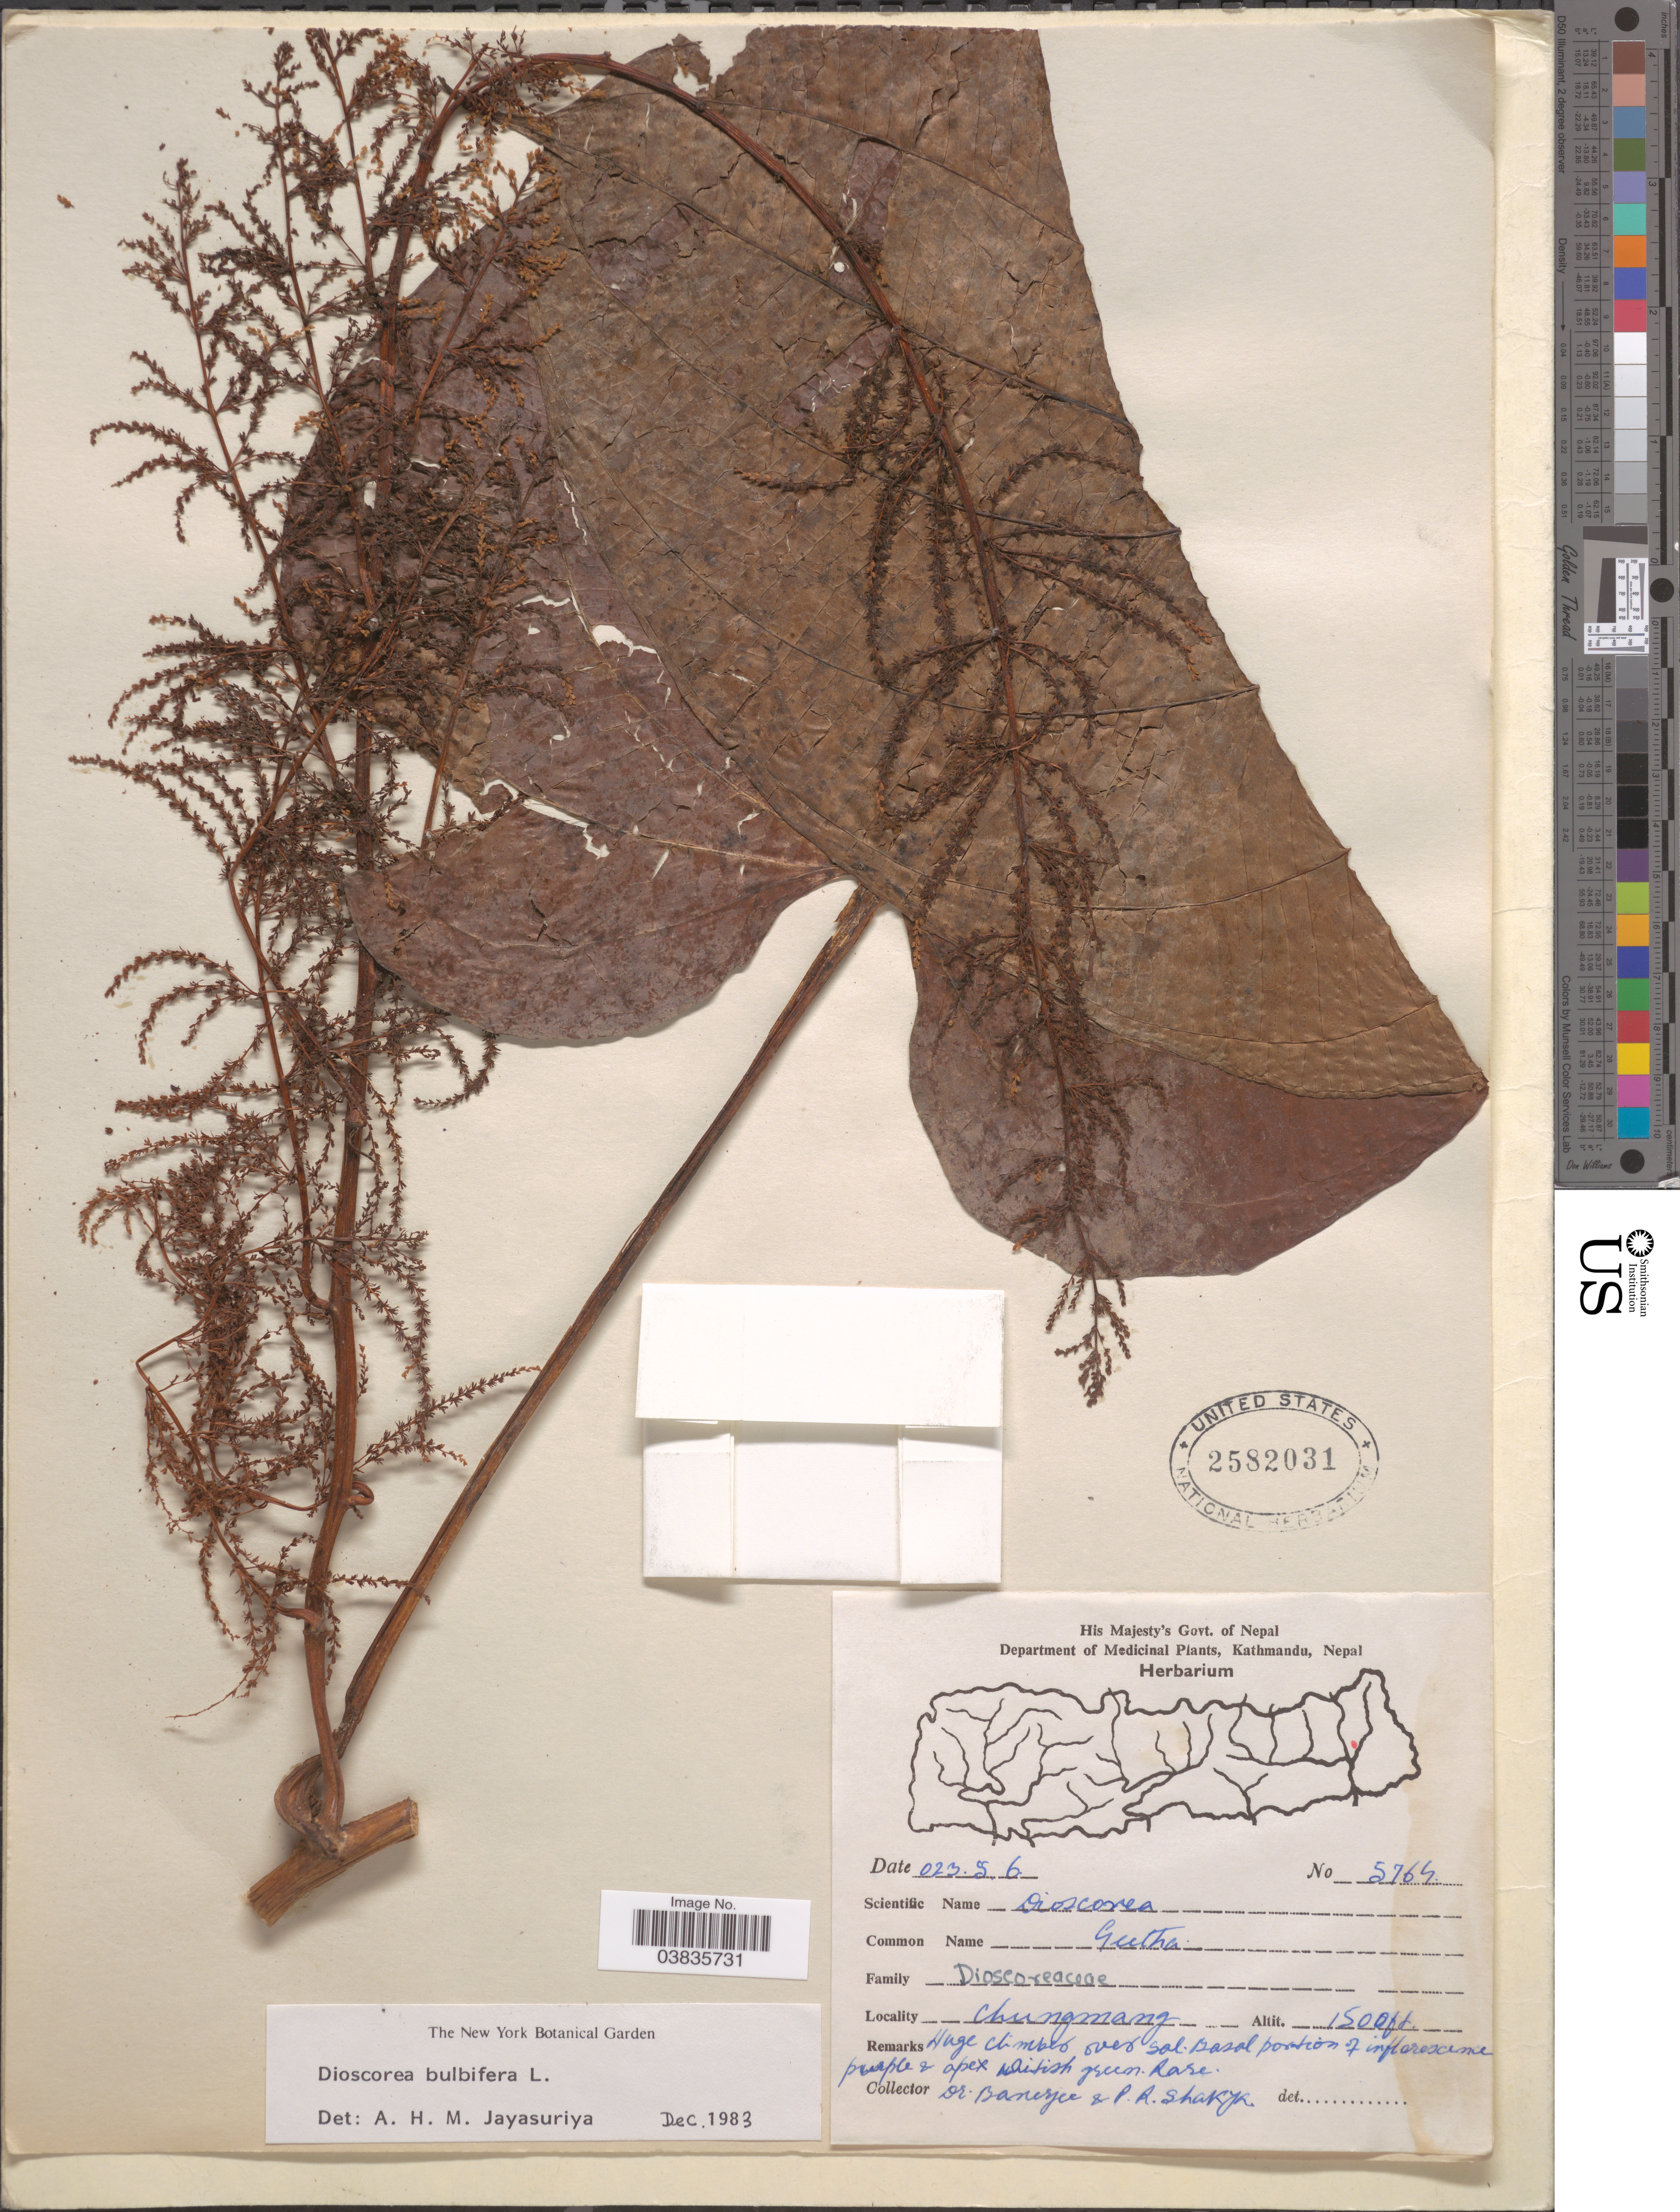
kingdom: Plantae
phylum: Tracheophyta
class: Liliopsida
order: Dioscoreales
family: Dioscoreaceae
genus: Dioscorea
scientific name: Dioscorea bulbifera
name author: L.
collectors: Banerjee & P. Shakya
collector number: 5765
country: Nepal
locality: Chungmang.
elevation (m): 457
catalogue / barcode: US 2582031